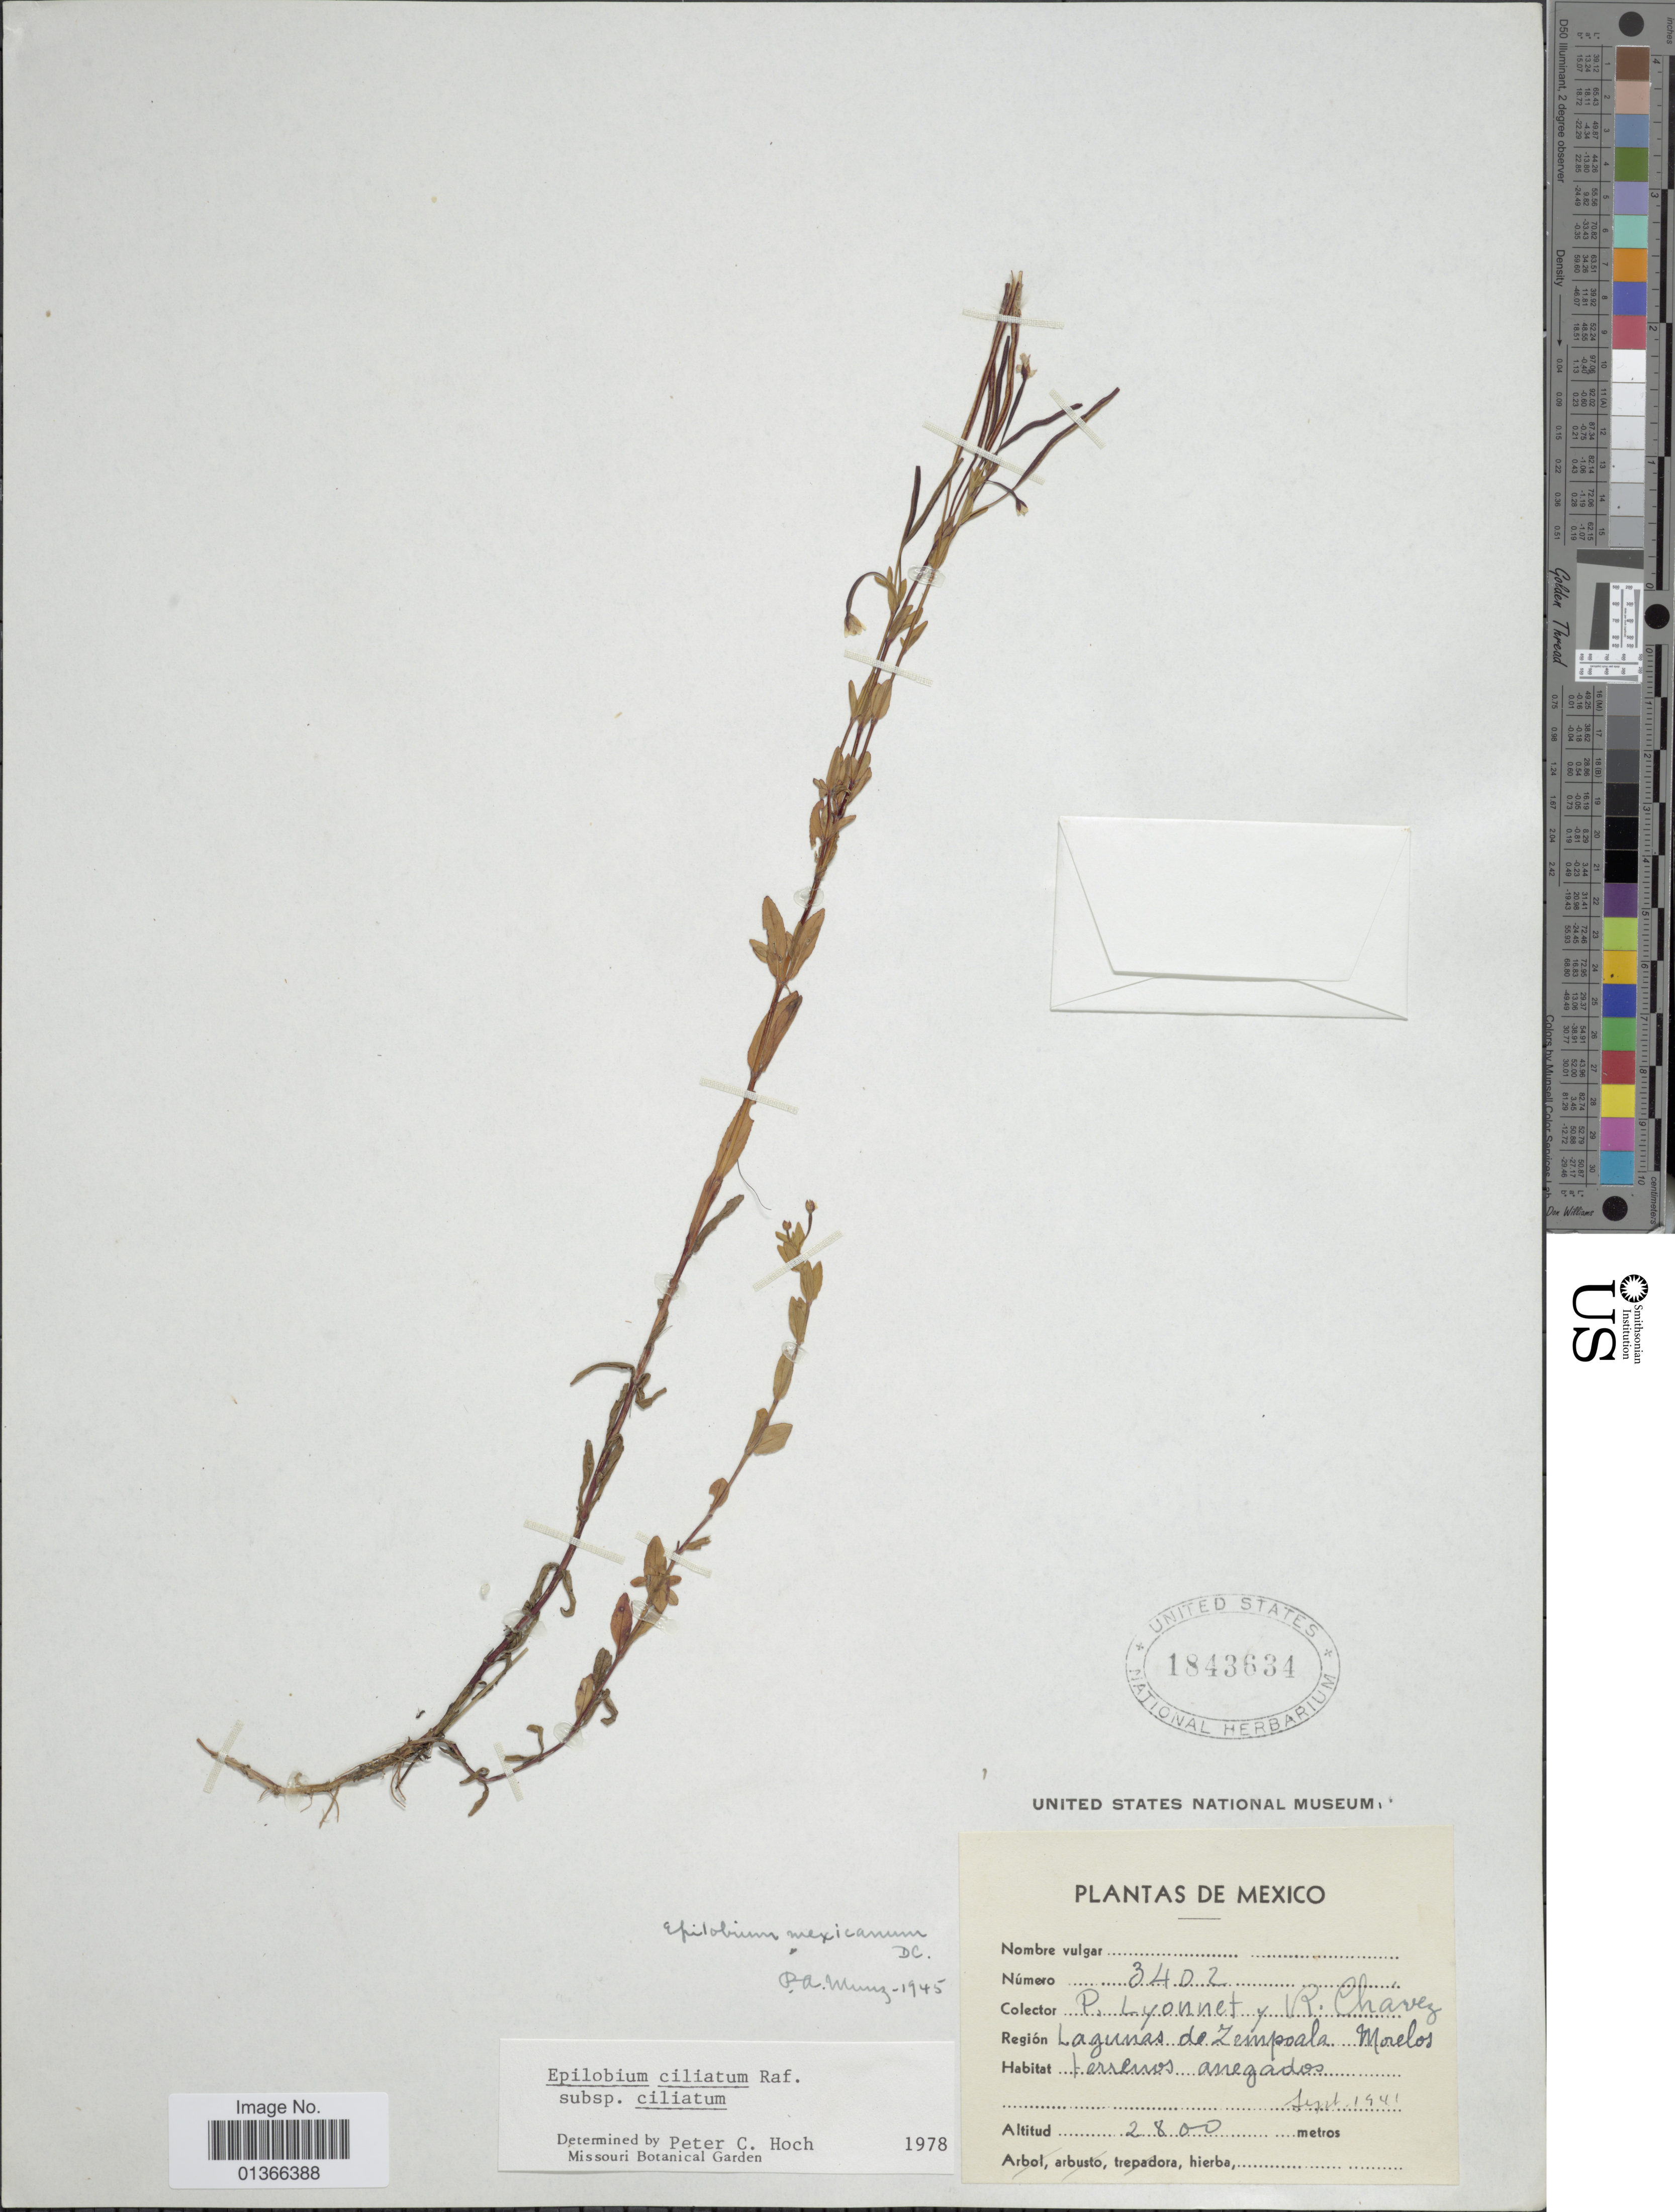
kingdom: Plantae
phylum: Tracheophyta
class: Magnoliopsida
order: Myrtales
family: Onagraceae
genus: Epilobium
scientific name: Epilobium ciliatum subsp. ciliatum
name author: Raf.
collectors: P. Lyonnet & R. Chávez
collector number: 3402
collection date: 1941-09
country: Mexico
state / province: Morelos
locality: Lagunas de Zempoala.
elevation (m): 2800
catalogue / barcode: US 1843634